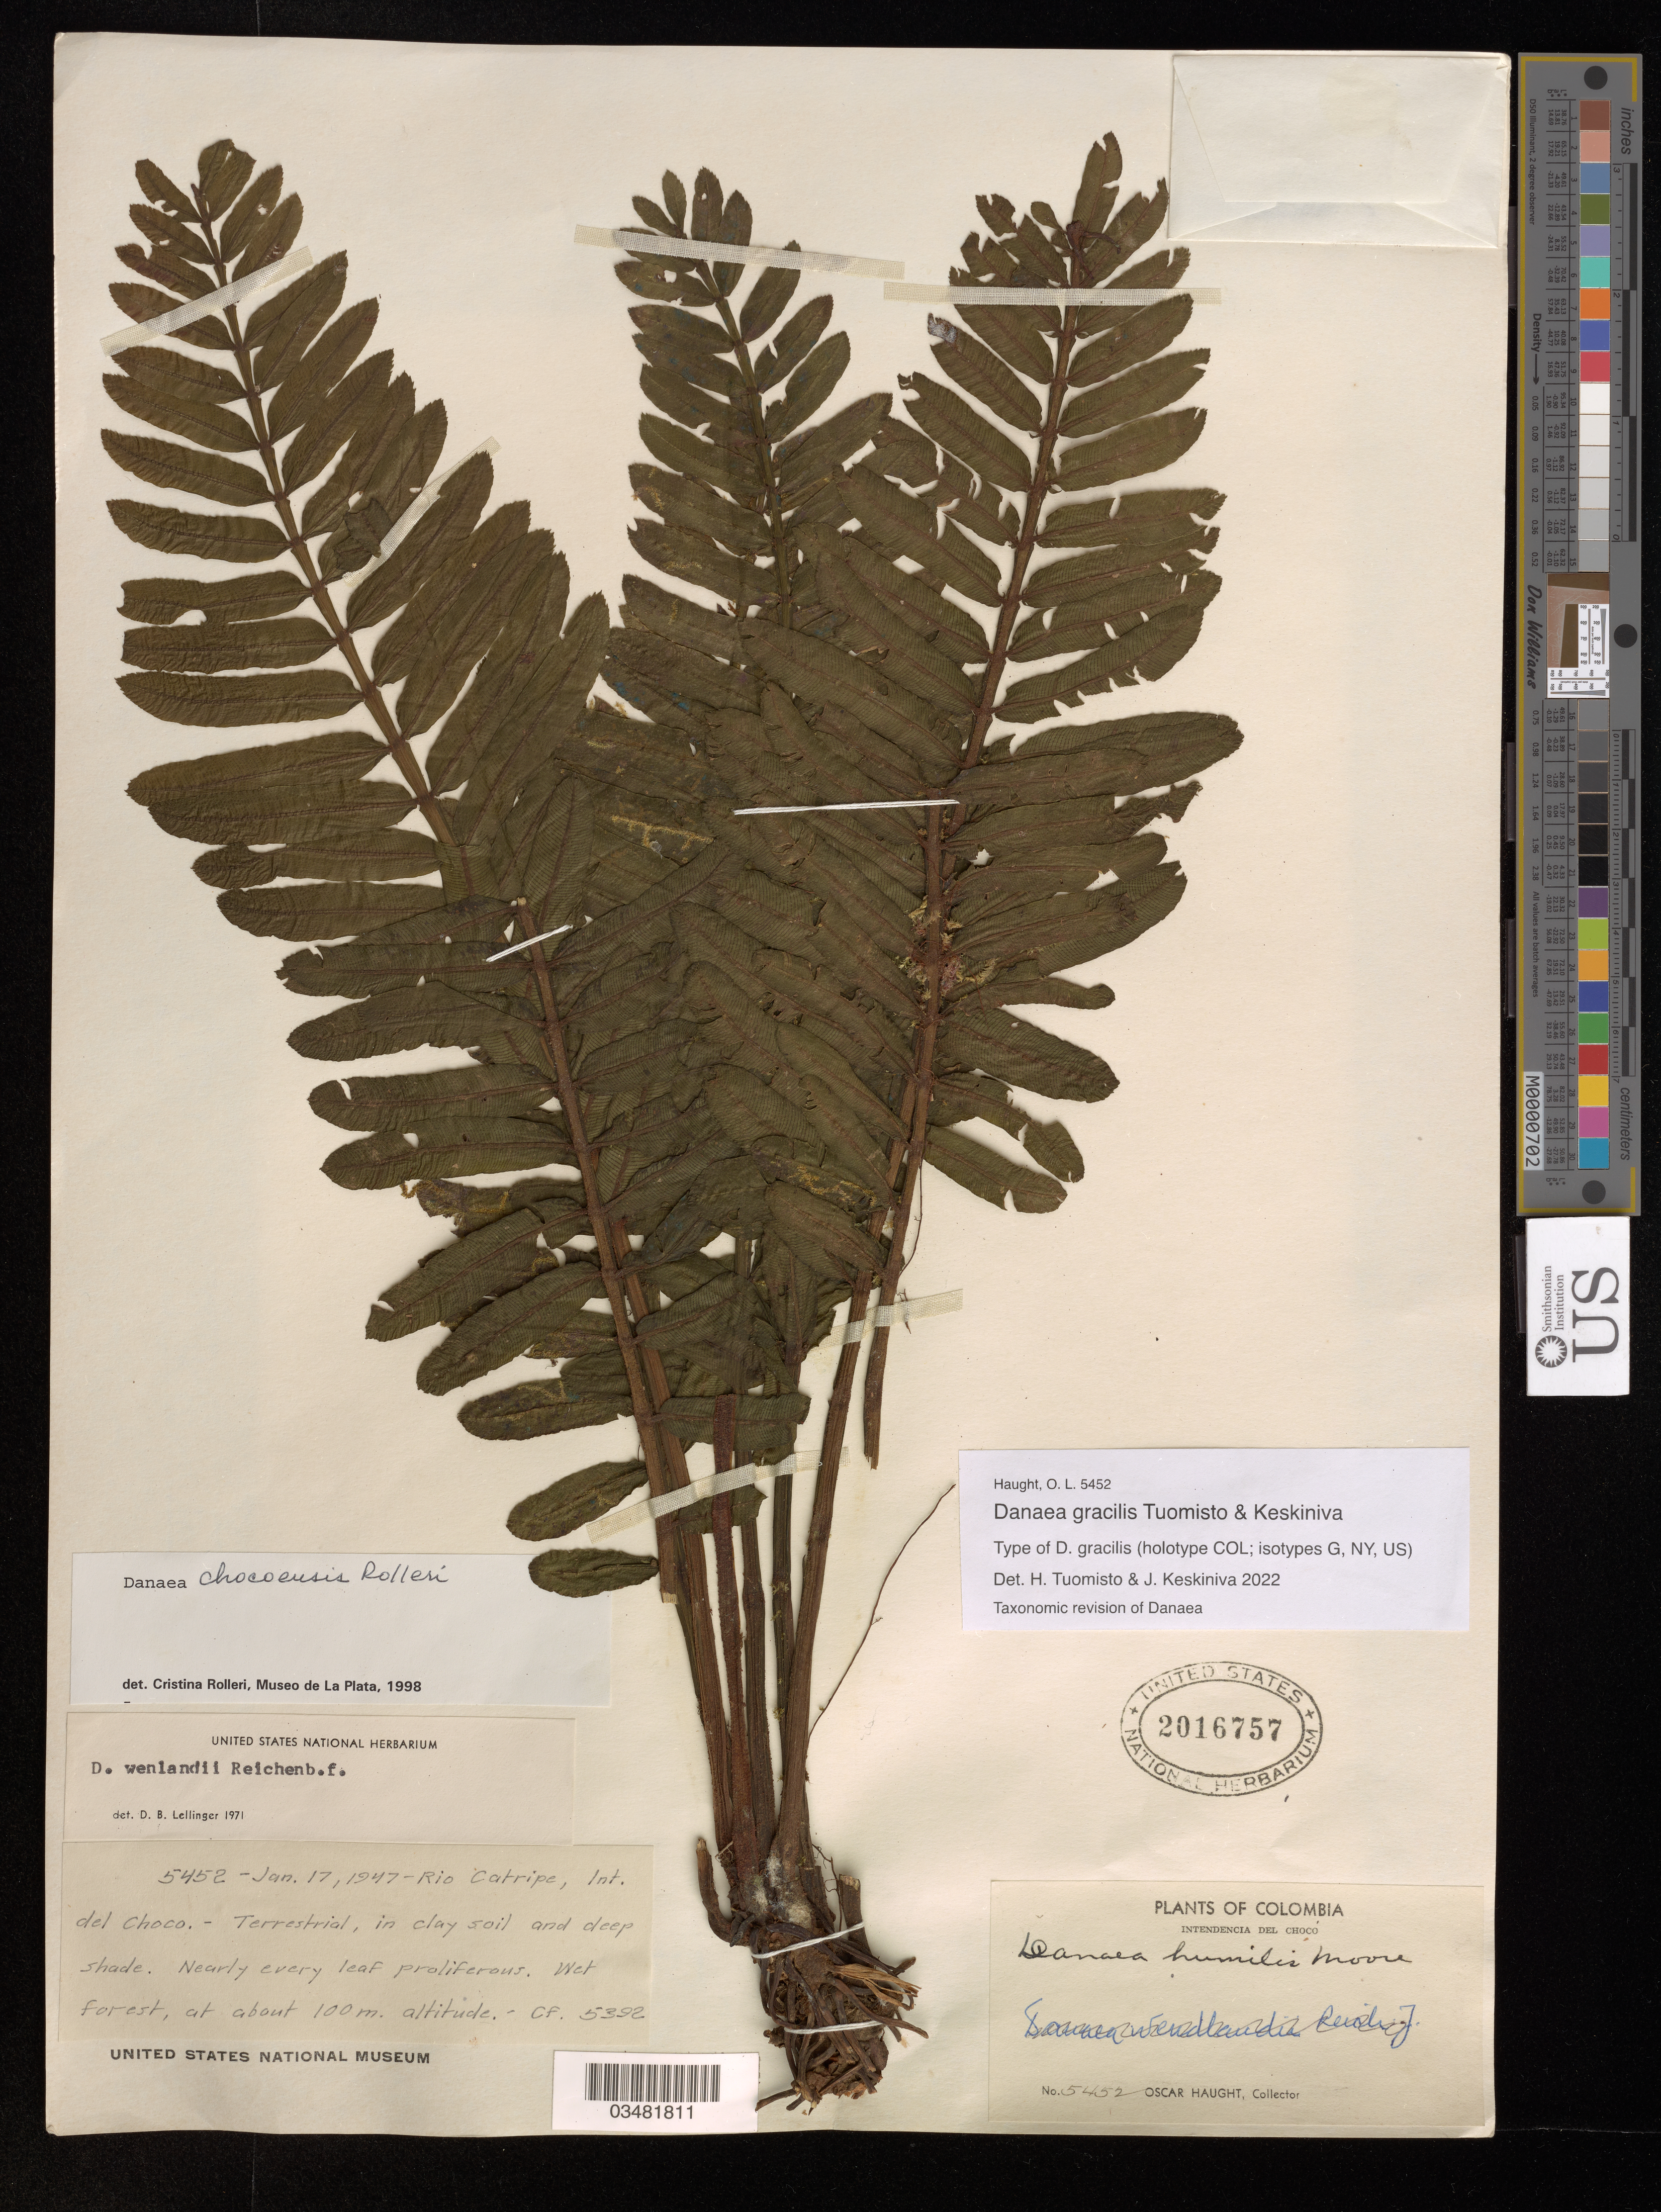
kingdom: Plantae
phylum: Tracheophyta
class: Polypodiopsida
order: Marattiales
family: Marattiaceae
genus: Danaea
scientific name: Danaea gracilis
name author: Tuomisto & Keskiniva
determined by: Tuomisto, H.; Keskiniva, Janina S.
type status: Isotype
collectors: O. Haught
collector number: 5452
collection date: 1947-01-17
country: Colombia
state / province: Chocó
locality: Rio Catripe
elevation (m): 100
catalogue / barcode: US 2016757